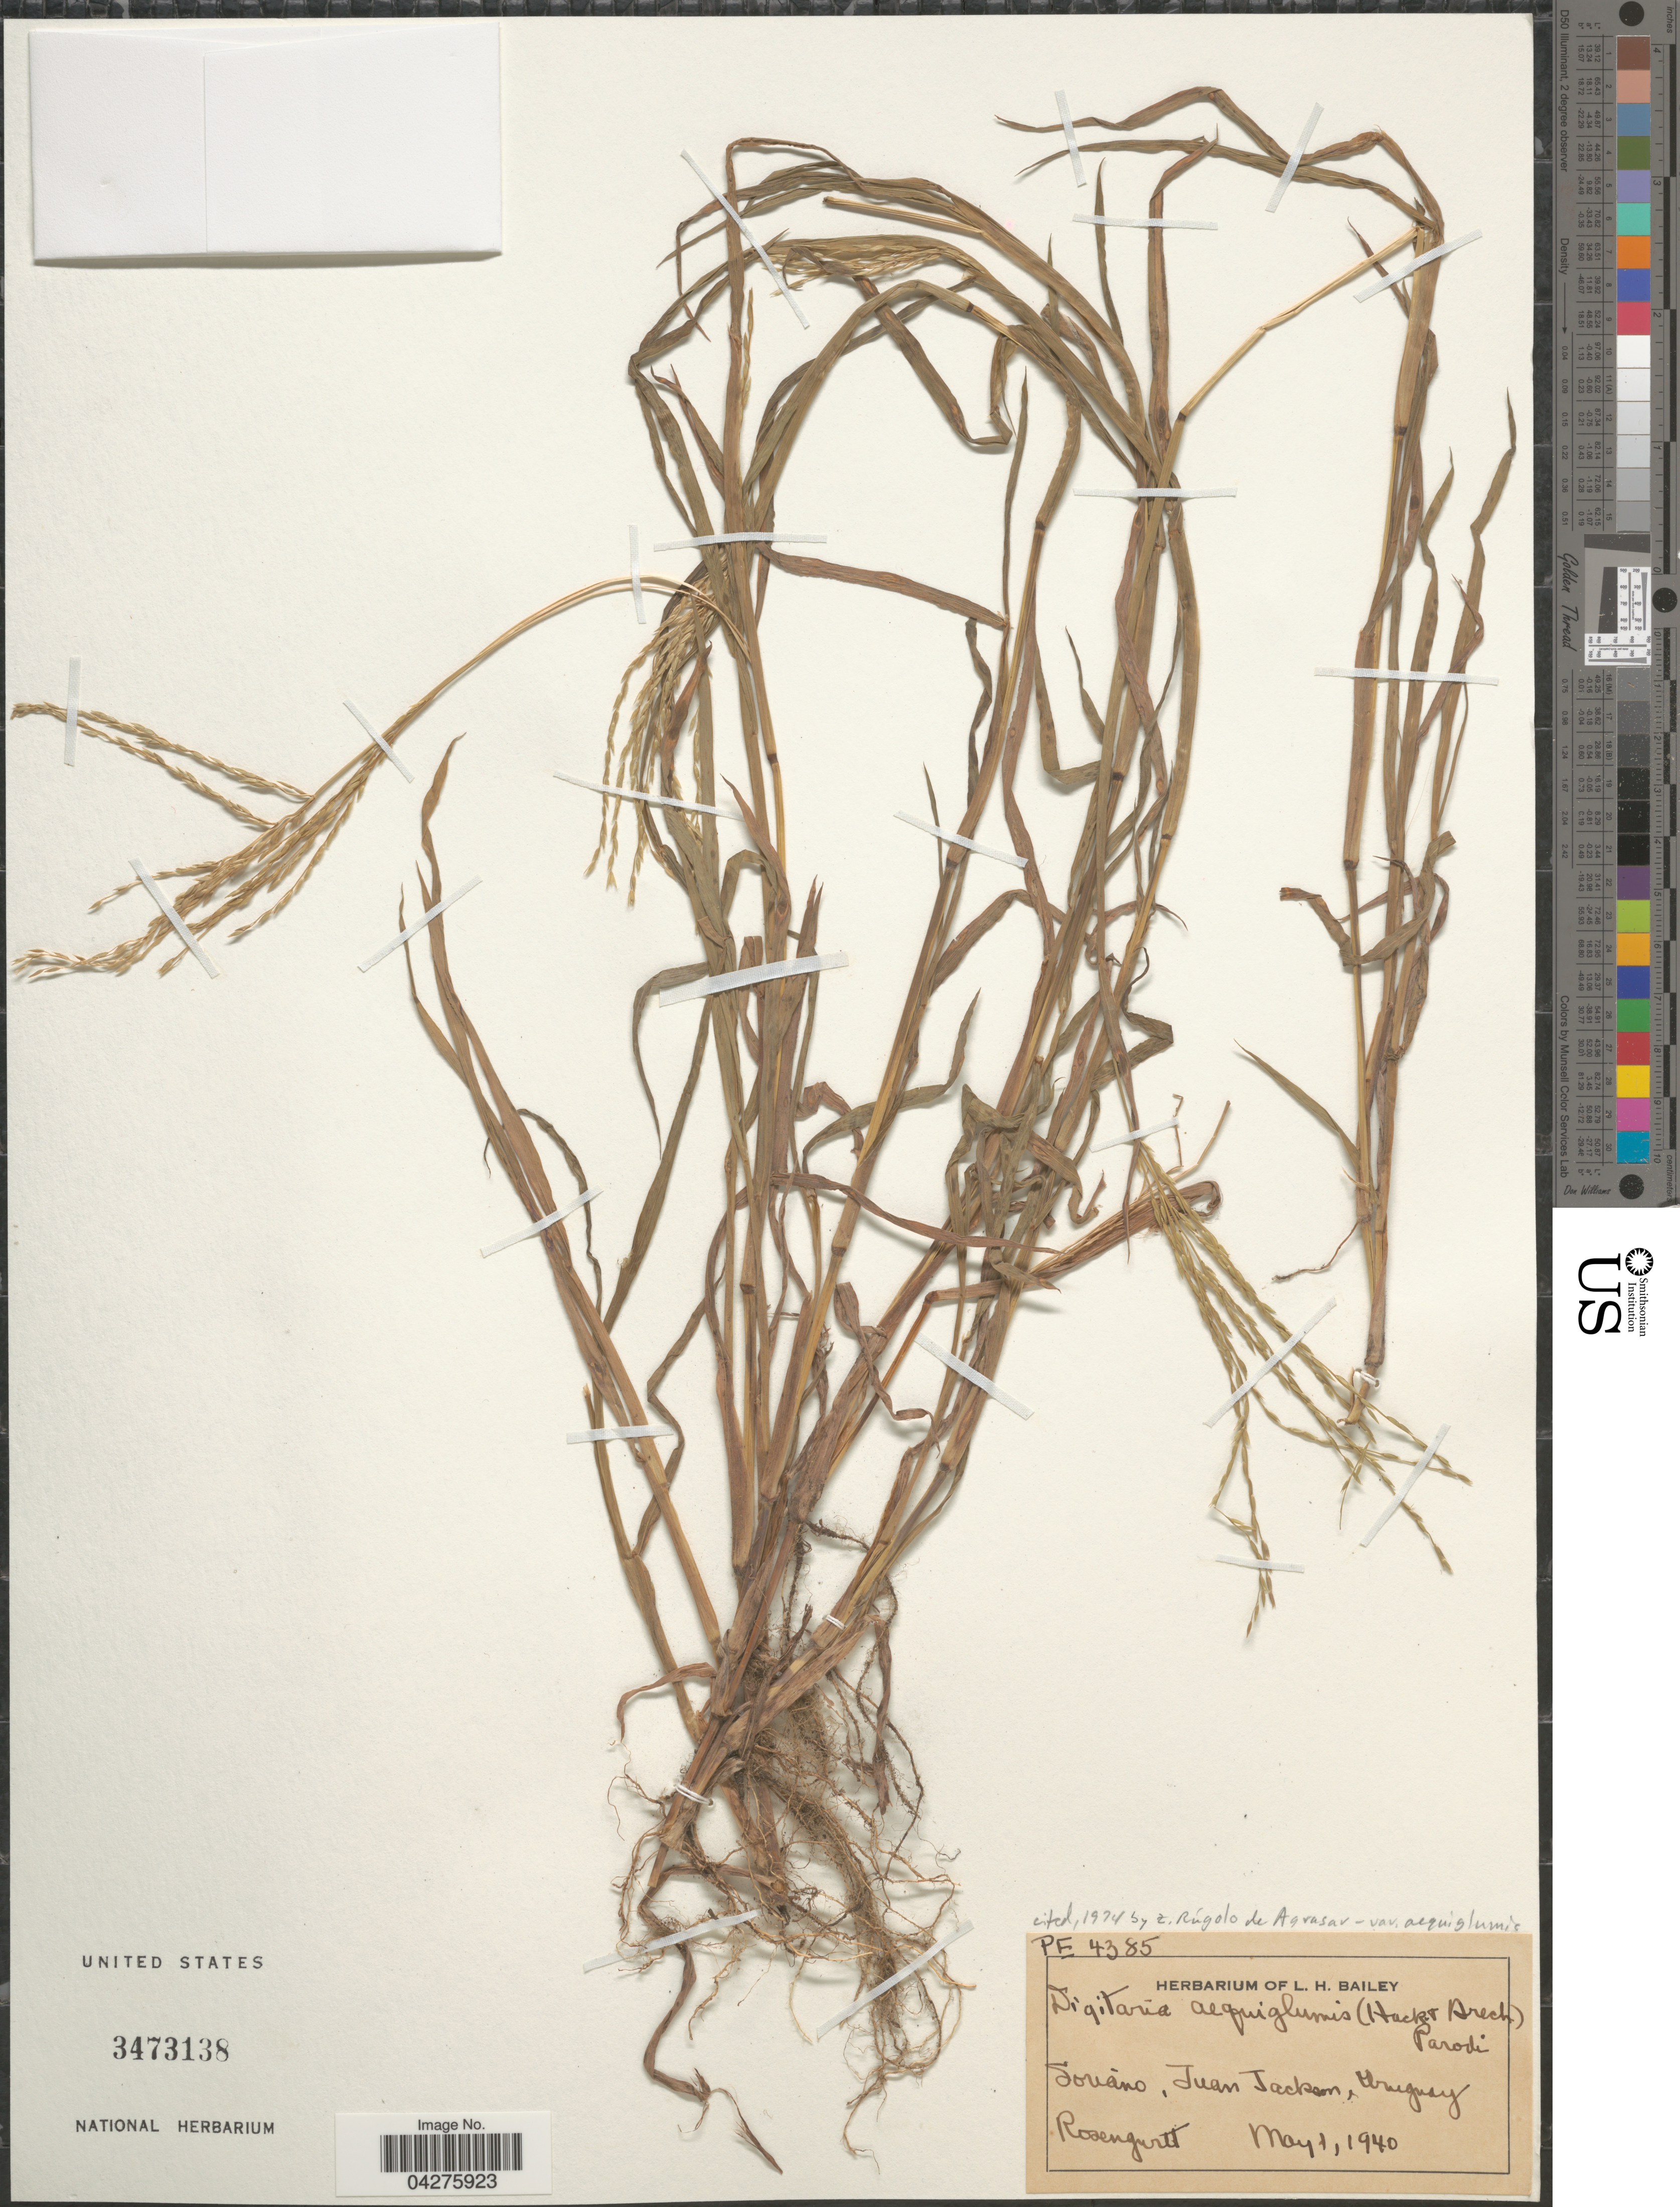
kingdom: Plantae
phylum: Tracheophyta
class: Liliopsida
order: Poales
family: Poaceae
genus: Digitaria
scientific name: Digitaria aequiglumis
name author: (Hack. & Arechav.) Parodi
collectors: Rosengurtt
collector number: PE4385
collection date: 1940-05-01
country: Uruguay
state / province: Soriano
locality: Juan Jackson.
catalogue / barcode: US 3473138